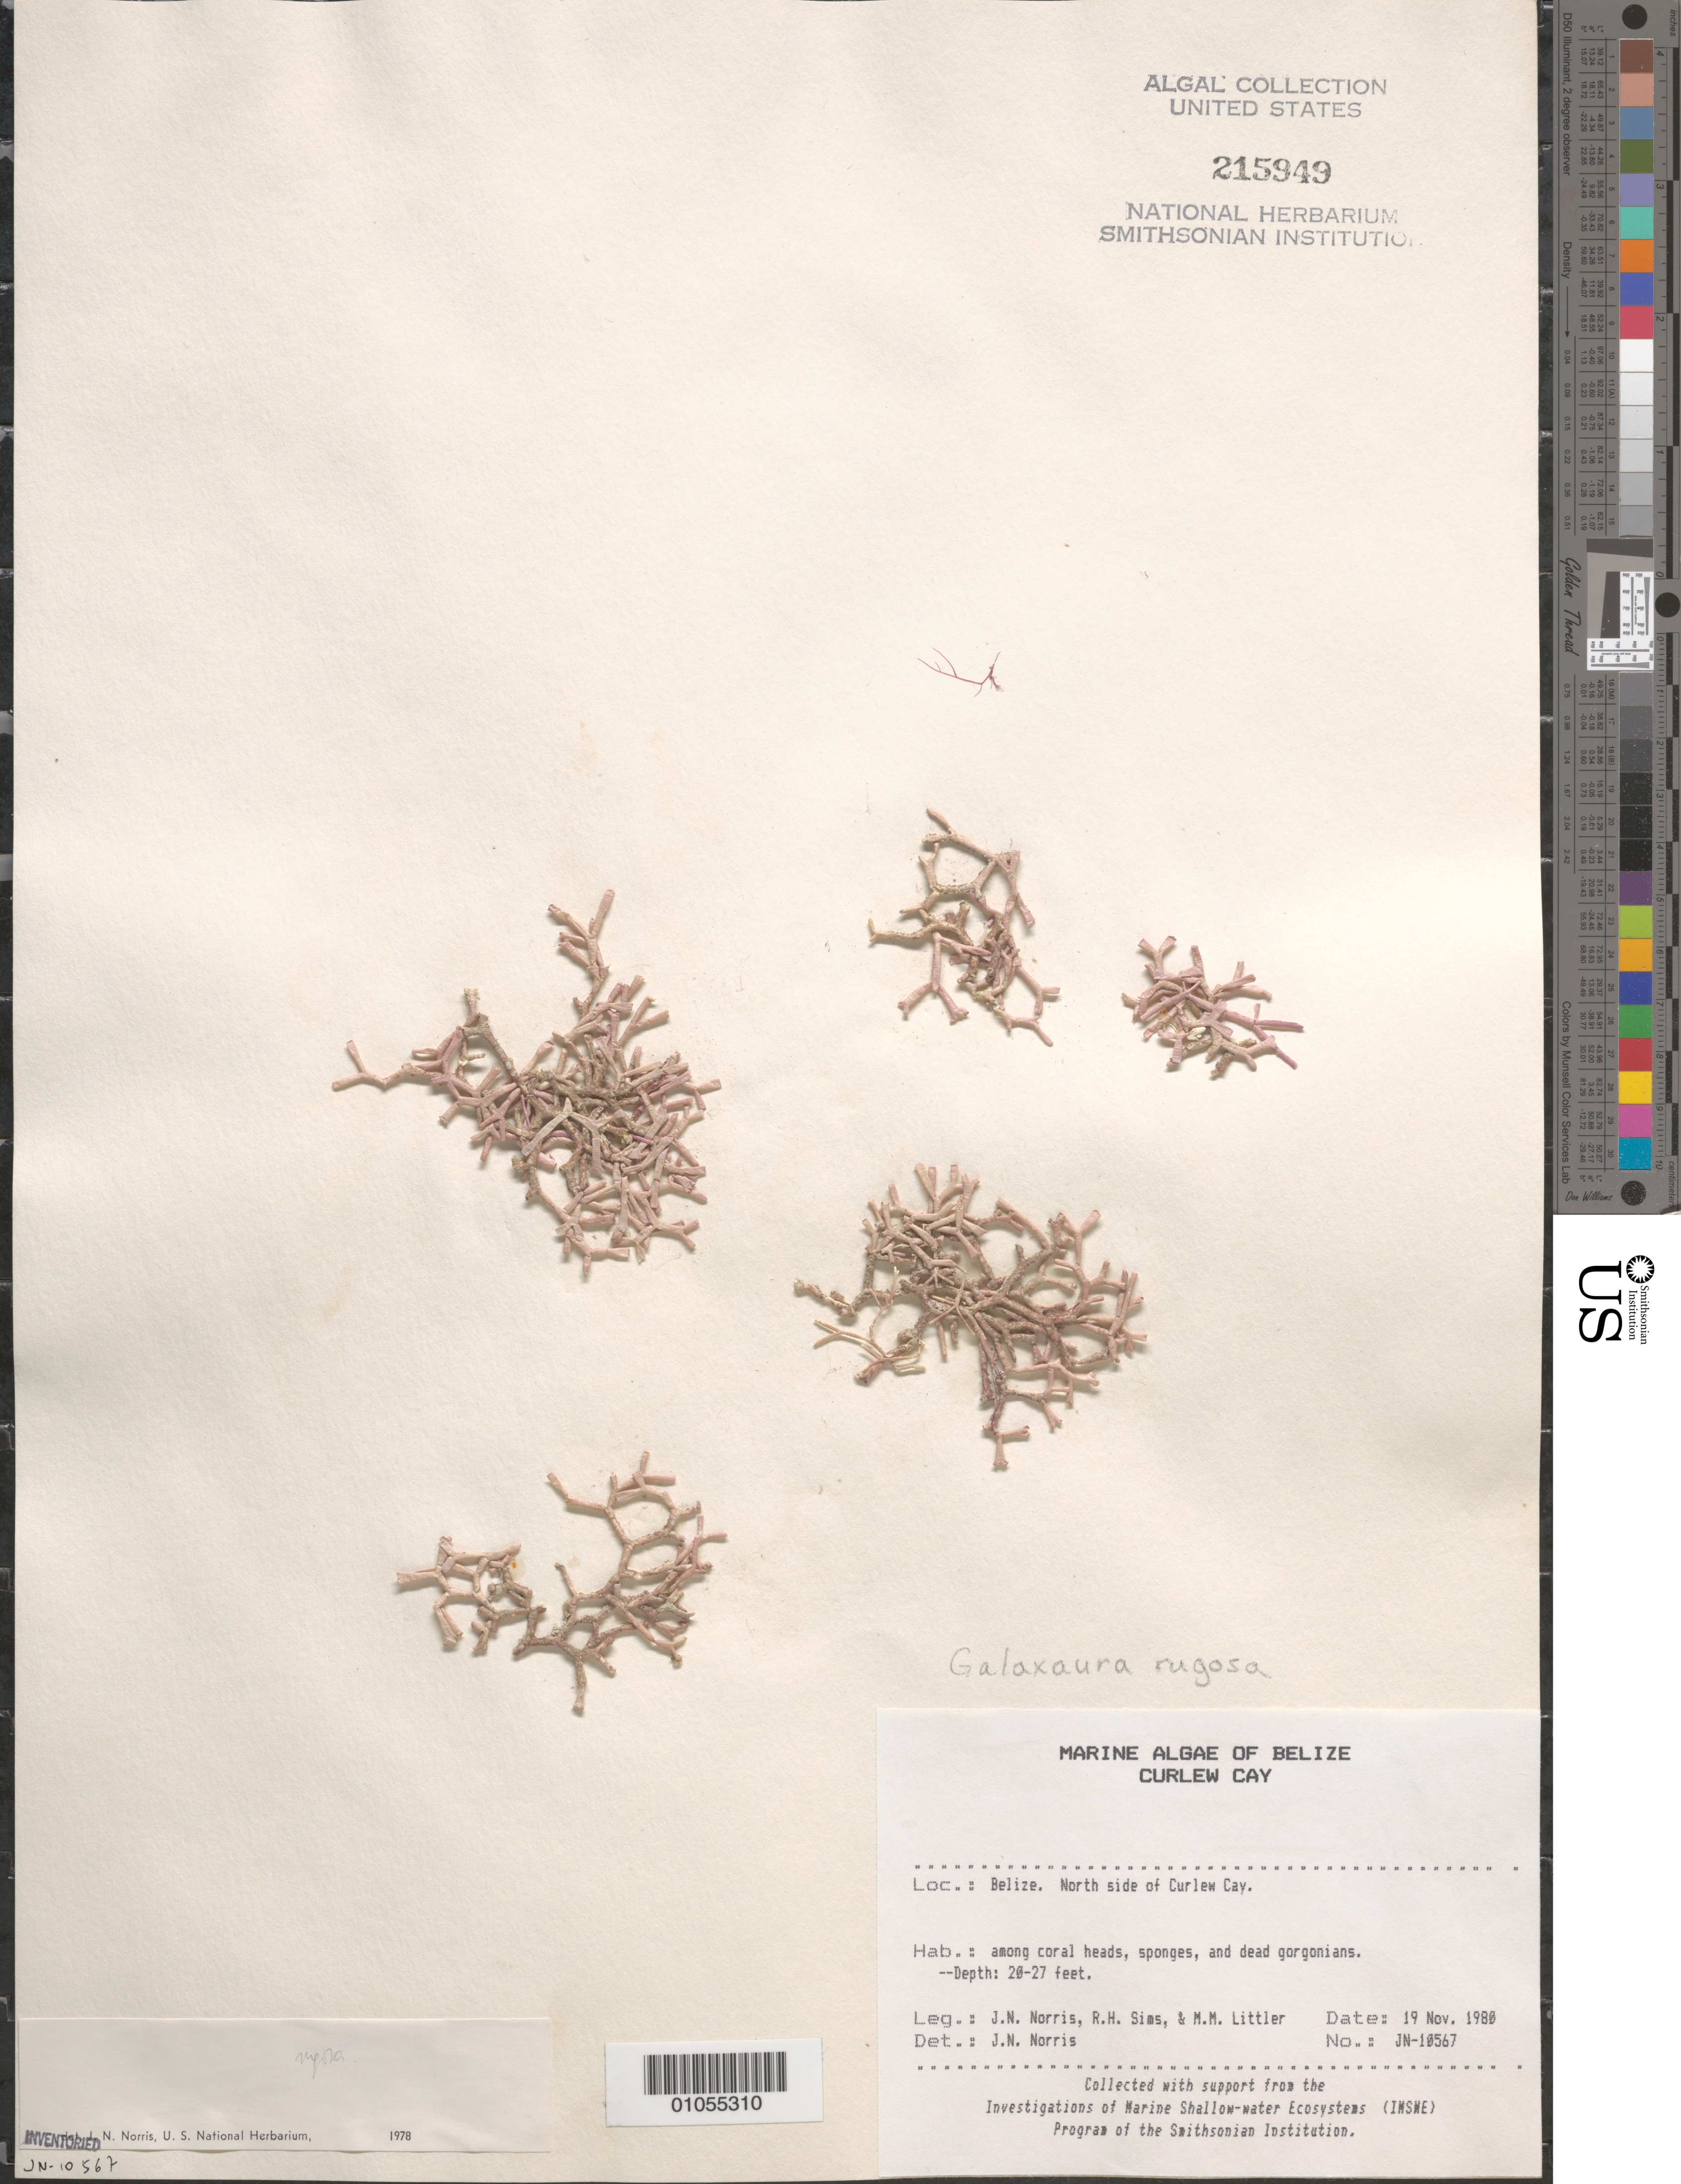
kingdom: Plantae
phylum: Rhodophyta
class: Florideophyceae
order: Nemaliales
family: Galaxauraceae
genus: Galaxaura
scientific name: Galaxaura rugosa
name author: (Ellis & Sol.) J.V.Lamouroux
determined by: Norris, James N.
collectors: J. N. Norris, R. H. Sims & M. M. Littler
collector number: JN-10567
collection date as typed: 19 Nov 1980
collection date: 1980-11-19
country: Belize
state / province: Stann Creek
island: Curlew Cay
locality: North side of Curlew Cay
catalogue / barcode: US 215949